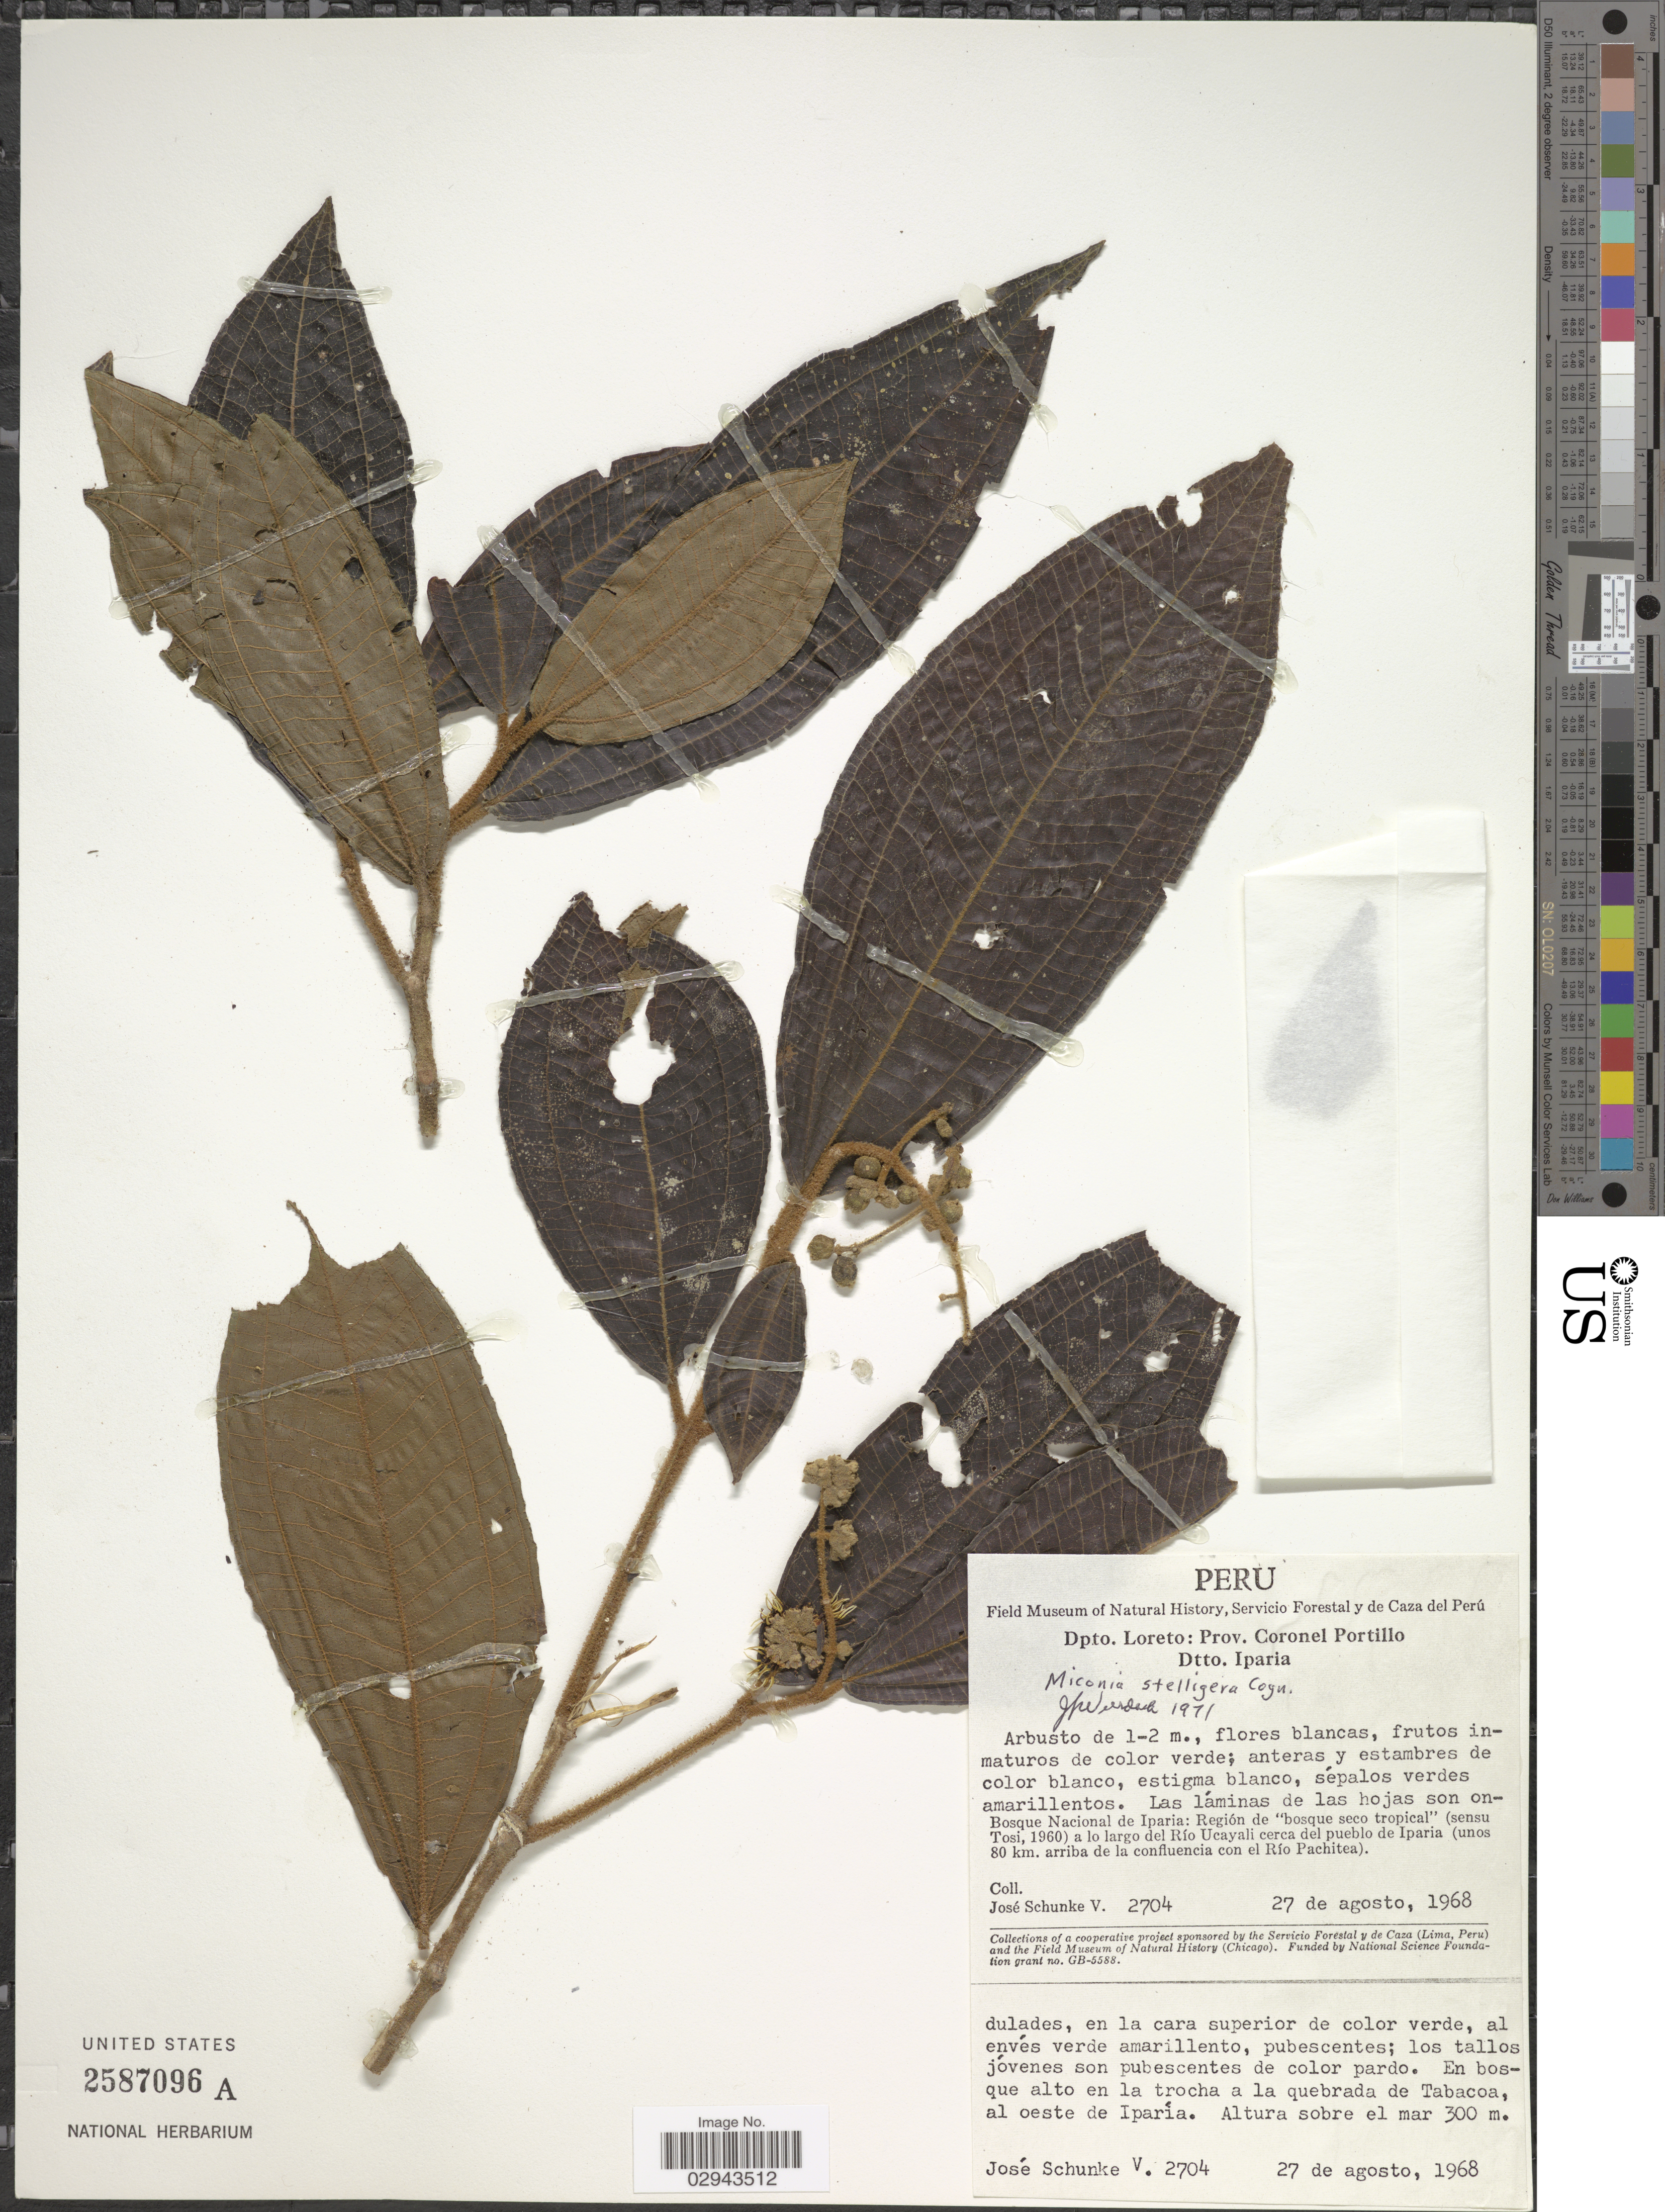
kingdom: Plantae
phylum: Tracheophyta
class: Magnoliopsida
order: Myrtales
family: Melastomataceae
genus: Miconia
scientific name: Miconia stelligera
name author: Cogn.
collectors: J. Schunke Vigo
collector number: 2704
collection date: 1968-08-27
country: Peru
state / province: Loreto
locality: Dpto. Loreto: Prov. Coronel Portillo. Dtto. Iparia. Bosque Nacional de Iparia: Región de "bosque seco tropical" (sensu Tosi, 1960) a lo largo del Río Ucayali cerca del pueblo de Iparia (unos 80 km. arriba de la confluencia con el Río Pachitea). En la trocha a la quebrada de Tabacoa, al oeste de Iparía.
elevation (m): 300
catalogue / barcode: US 2587096A